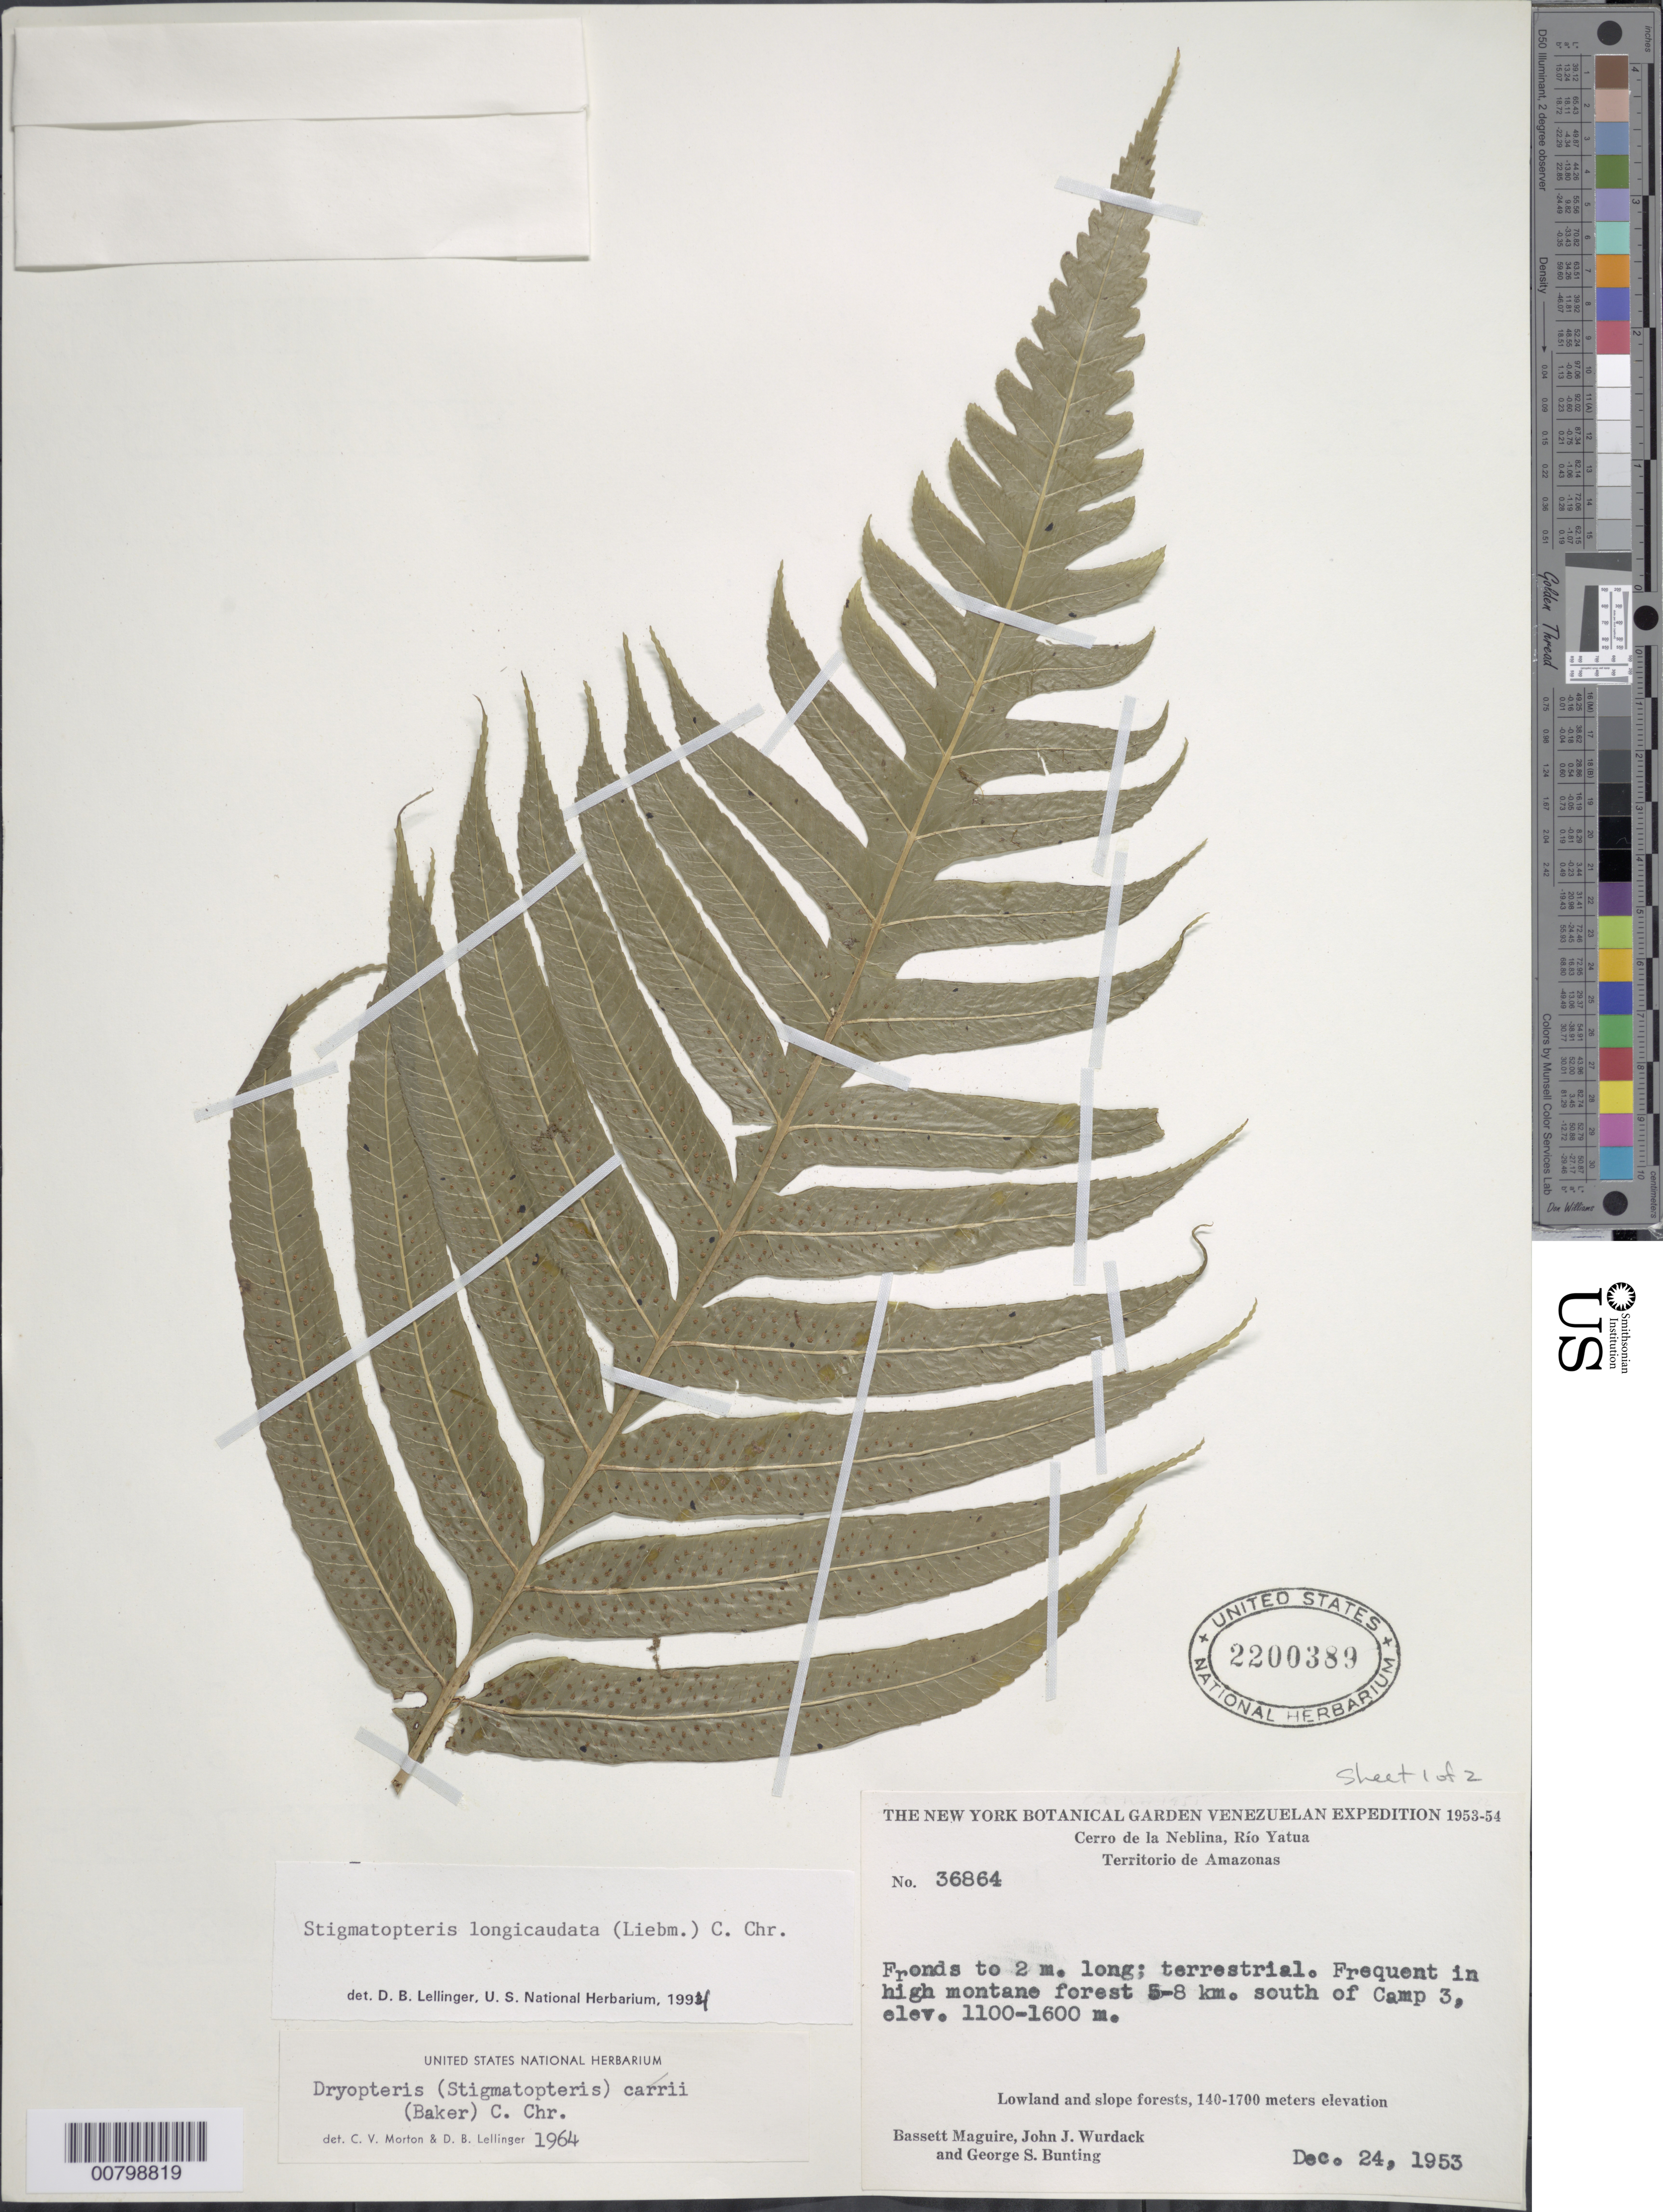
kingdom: Plantae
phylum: Tracheophyta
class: Polypodiopsida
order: Polypodiales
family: Dryopteridaceae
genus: Stigmatopteris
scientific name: Stigmatopteris longicaudata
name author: (Leibm.) C. Chr.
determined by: Lellinger, David B., (BOT), Smithsonian Institution - National Museum of Natural History (UNITED STATES)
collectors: B. Maguire, J. J. Wurdack & G. S. Bunting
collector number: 36864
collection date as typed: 24-Dec-53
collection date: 1953-12-24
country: Venezuela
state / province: Amazonas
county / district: Río Negro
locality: Cerro de la Neblina, Río Yatua, 5-8 km S of Camp 3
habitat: High montane forest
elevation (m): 1100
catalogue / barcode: US 2200389